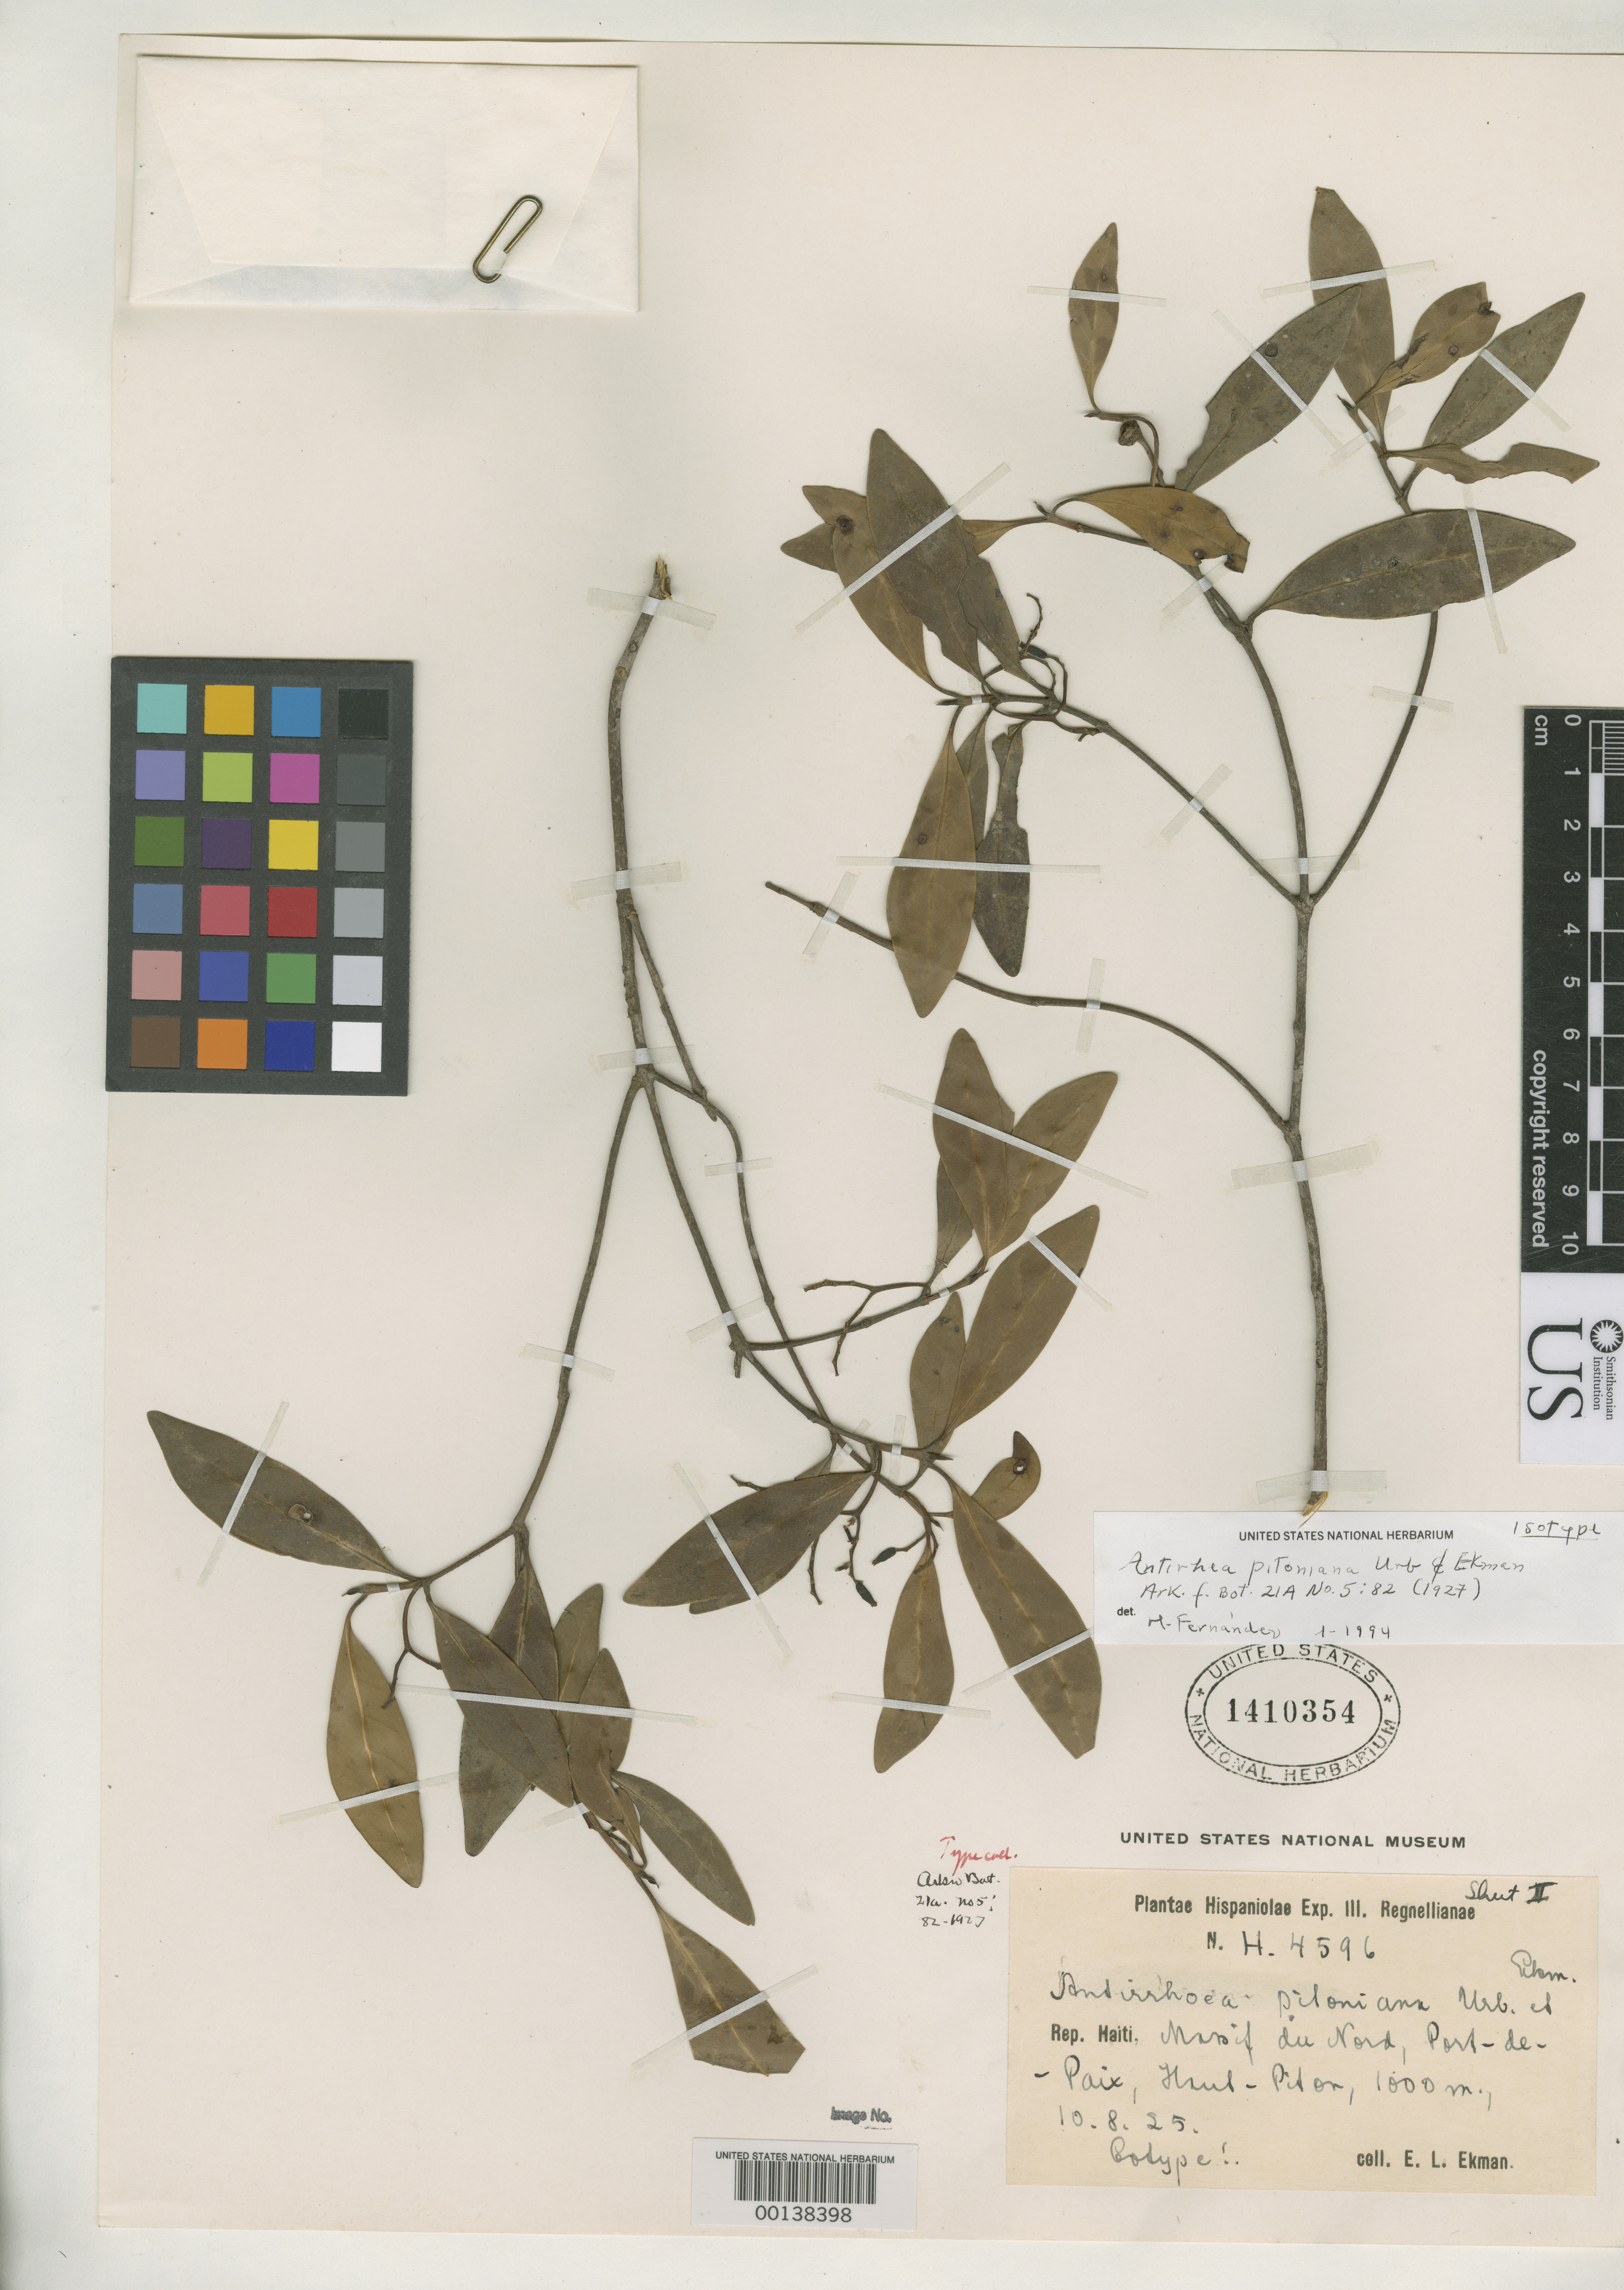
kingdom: Plantae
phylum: Tracheophyta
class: Magnoliopsida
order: Gentianales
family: Rubiaceae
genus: Antirhea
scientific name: Antirhea pitoniana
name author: Urb. & Ekman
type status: Isotype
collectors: E. L. Ekman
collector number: H 4596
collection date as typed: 10 Aug 1925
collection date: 1925-08-10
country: Haiti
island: Hispaniola Island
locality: Massif du Nord prope Port-au- Paix, Monte Haut-piton.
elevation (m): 1000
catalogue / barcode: US 1410354